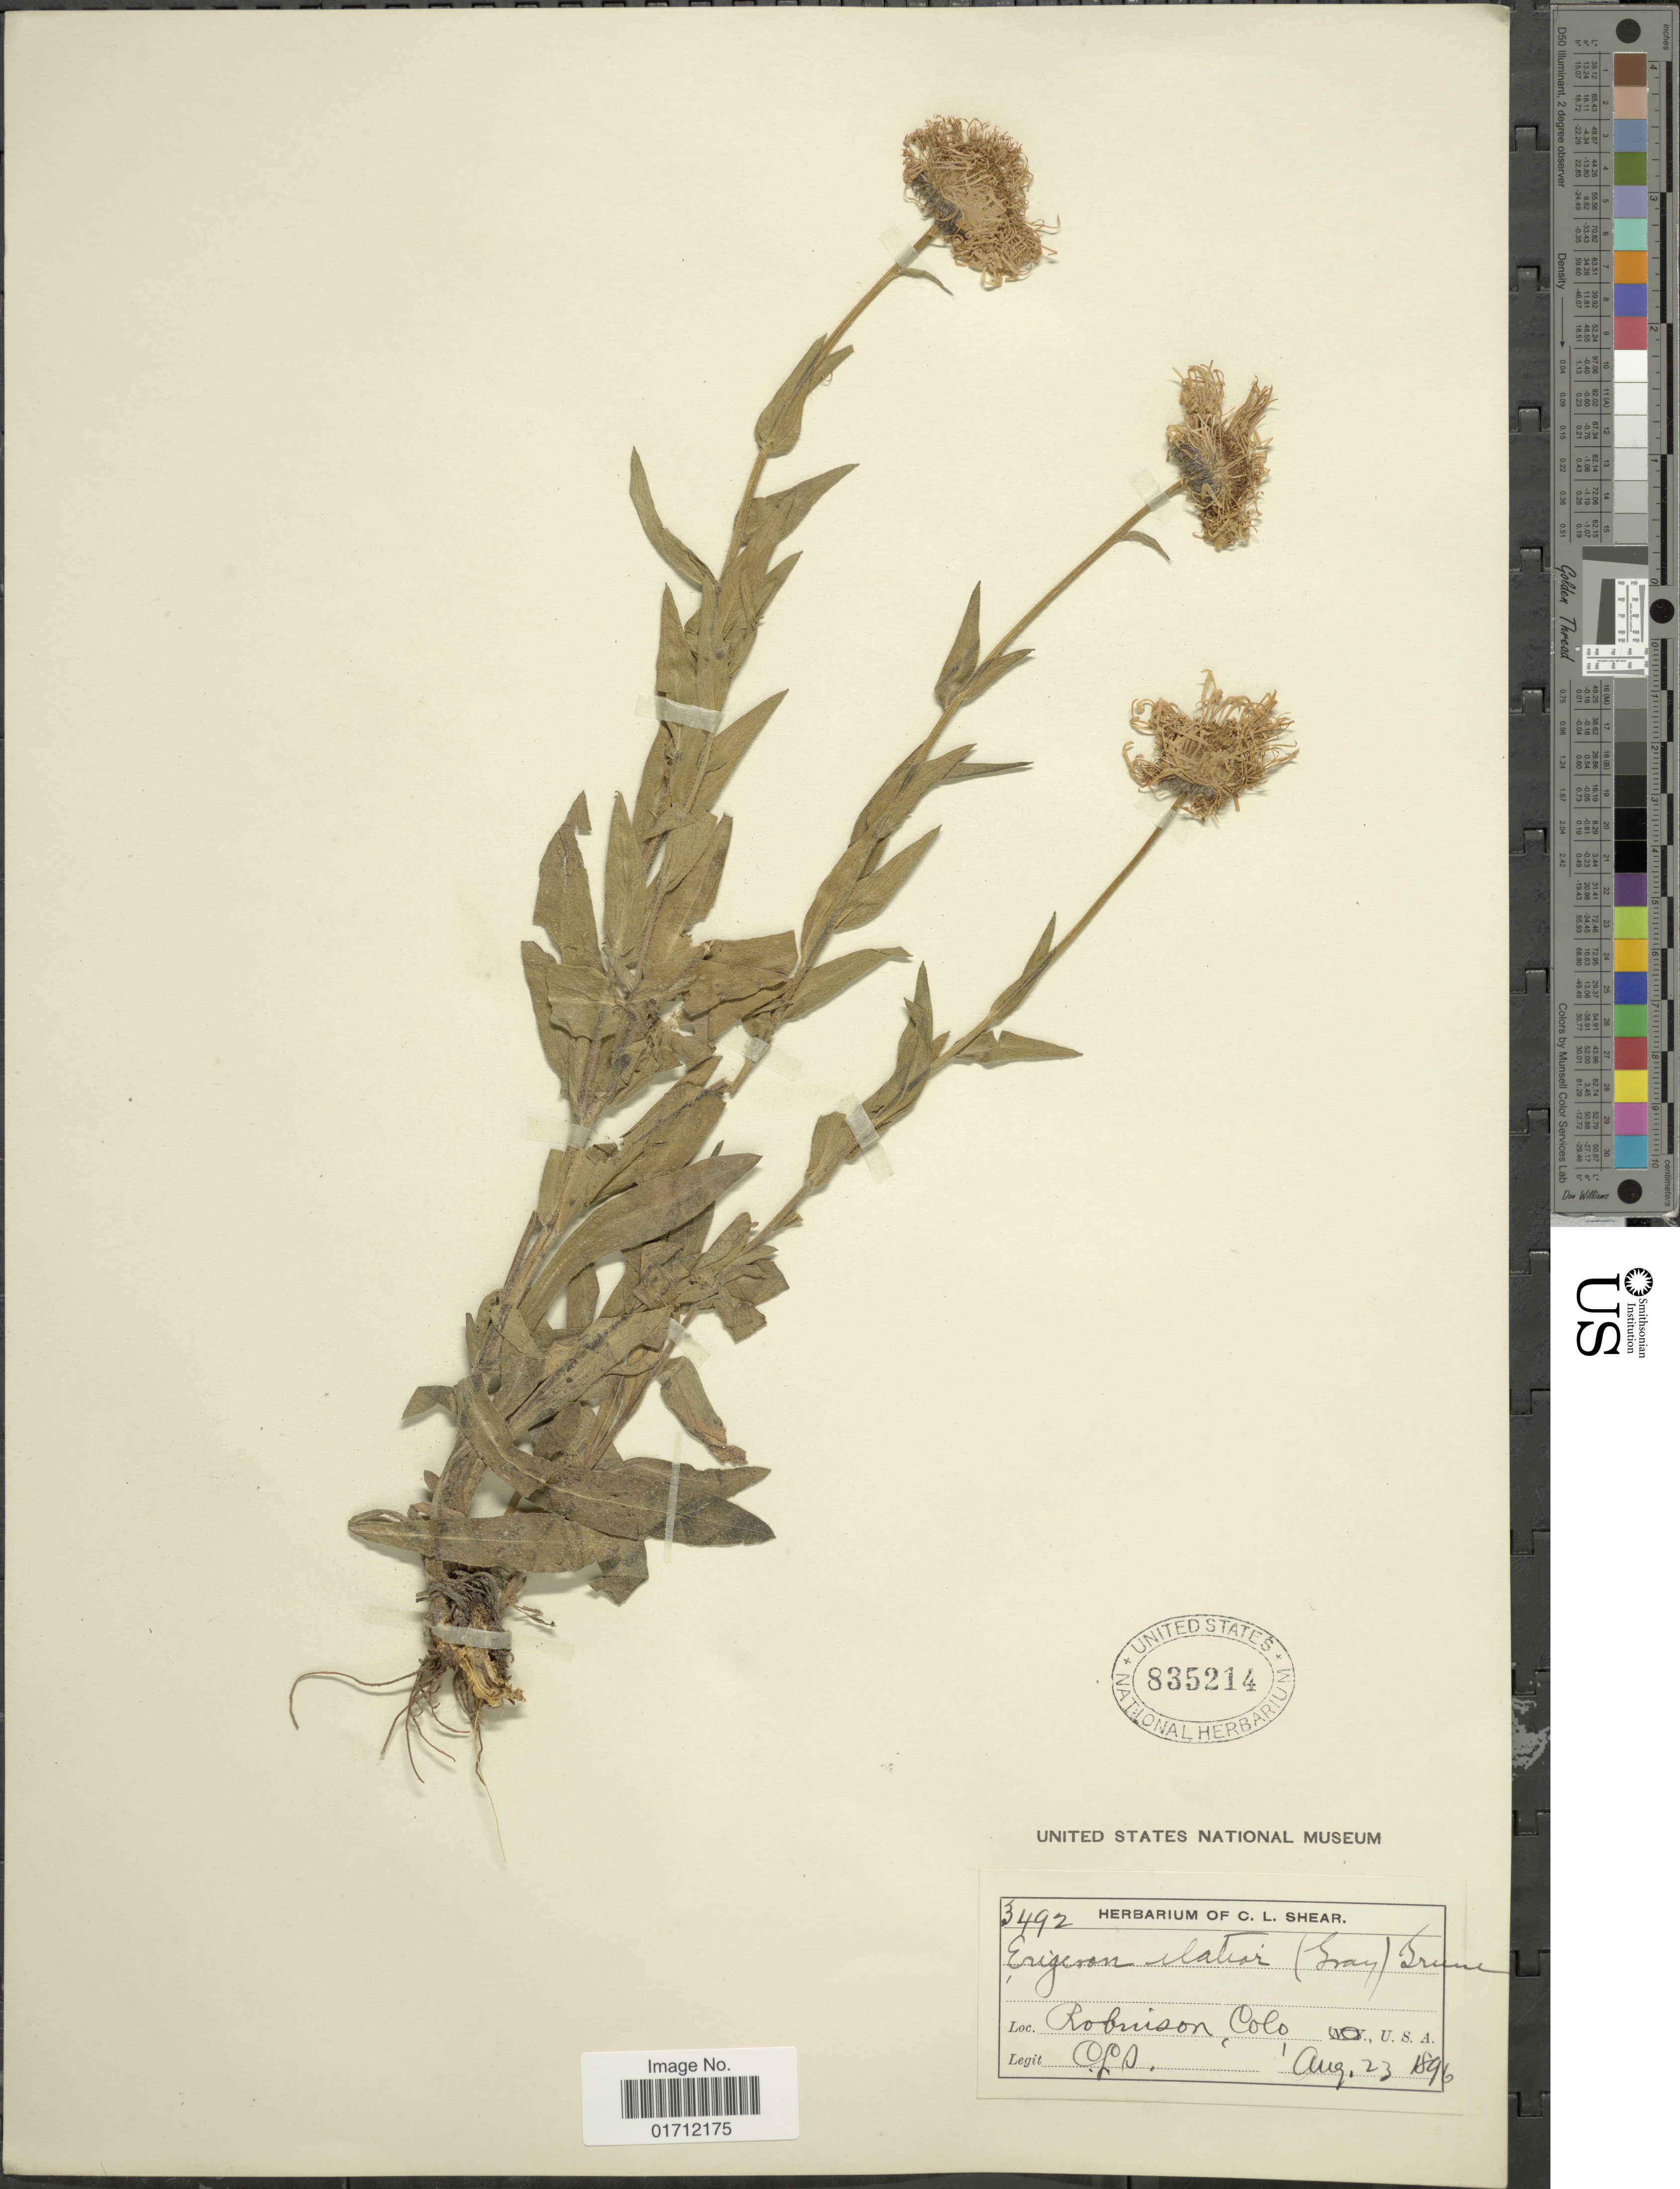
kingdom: Plantae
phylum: Tracheophyta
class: Magnoliopsida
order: Asterales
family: Asteraceae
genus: Erigeron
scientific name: Erigeron elatior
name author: (A. Gray) Greene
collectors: C. L. Shear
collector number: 3492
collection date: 1896-08-23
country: United States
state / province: Colorado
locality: Robinson.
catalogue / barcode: US 835214